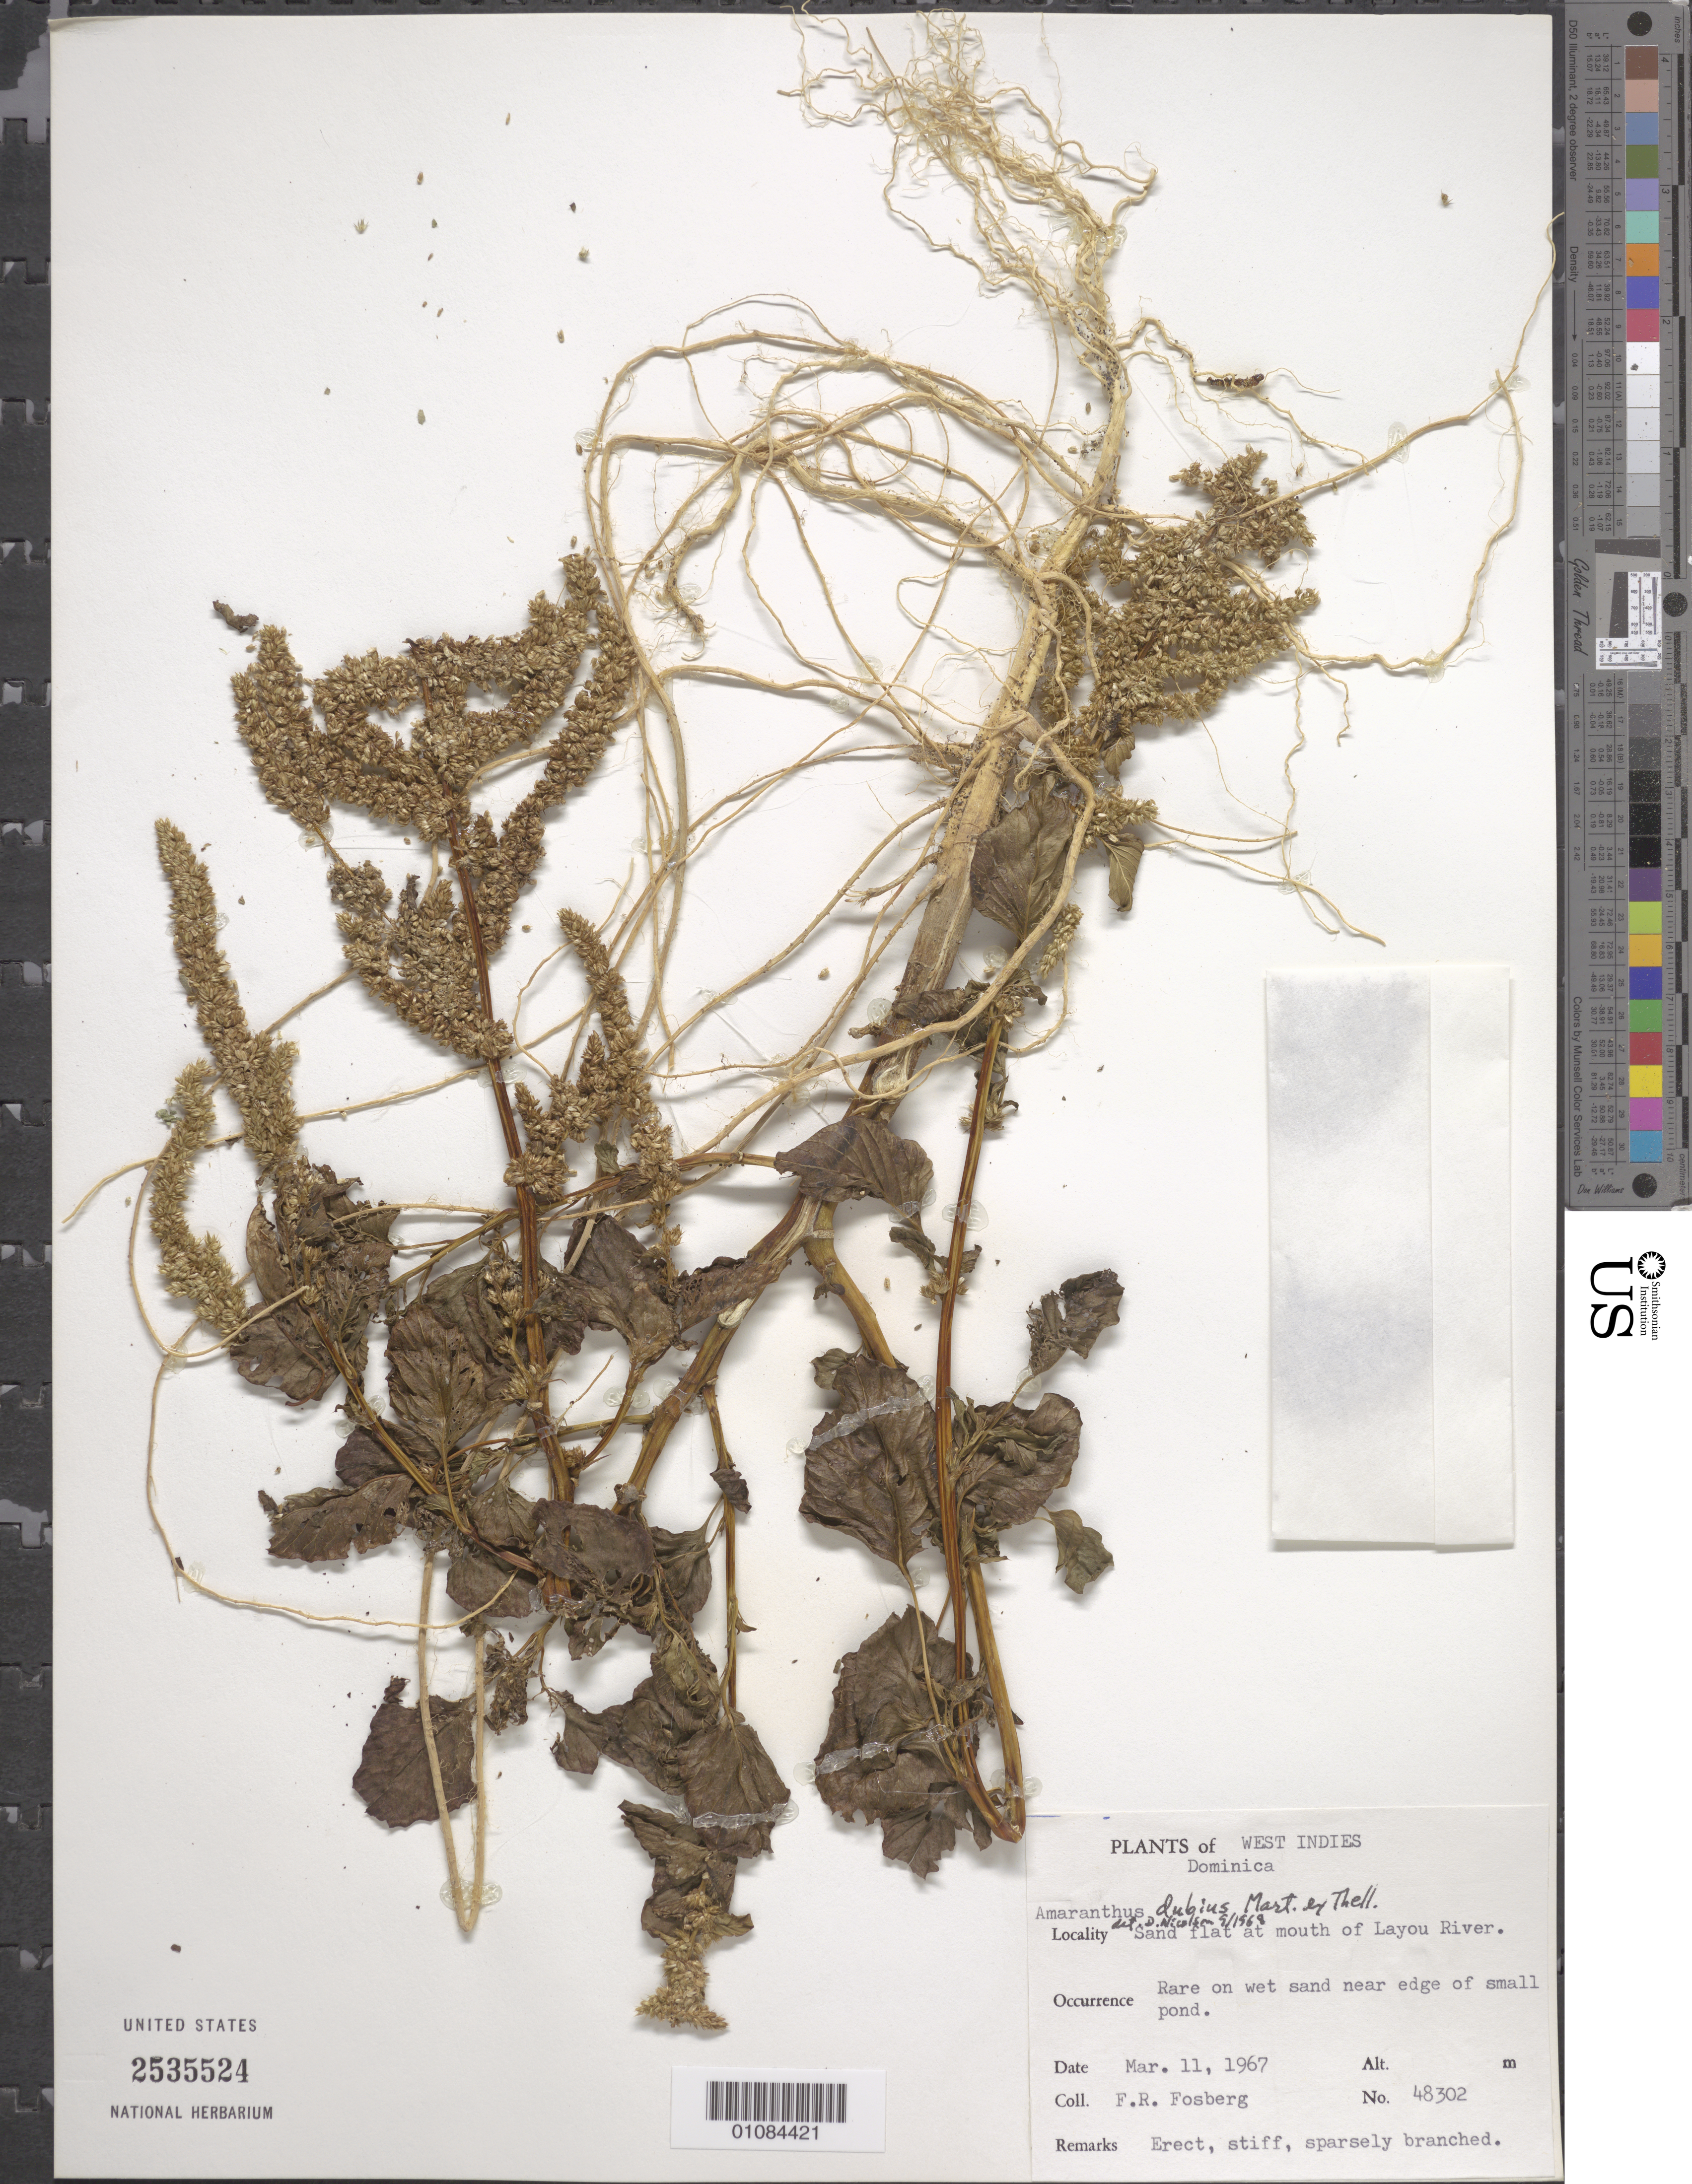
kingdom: Plantae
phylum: Tracheophyta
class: Magnoliopsida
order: Caryophyllales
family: Amaranthaceae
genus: Amaranthus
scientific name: Amaranthus dubius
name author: Mart. ex Thell.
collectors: F. R. Fosberg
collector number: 48302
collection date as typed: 11 Mar 1967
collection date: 1967-03-11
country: Dominica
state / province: St. Joseph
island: Dominica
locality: At mouth of Layou River.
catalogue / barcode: US 2535524